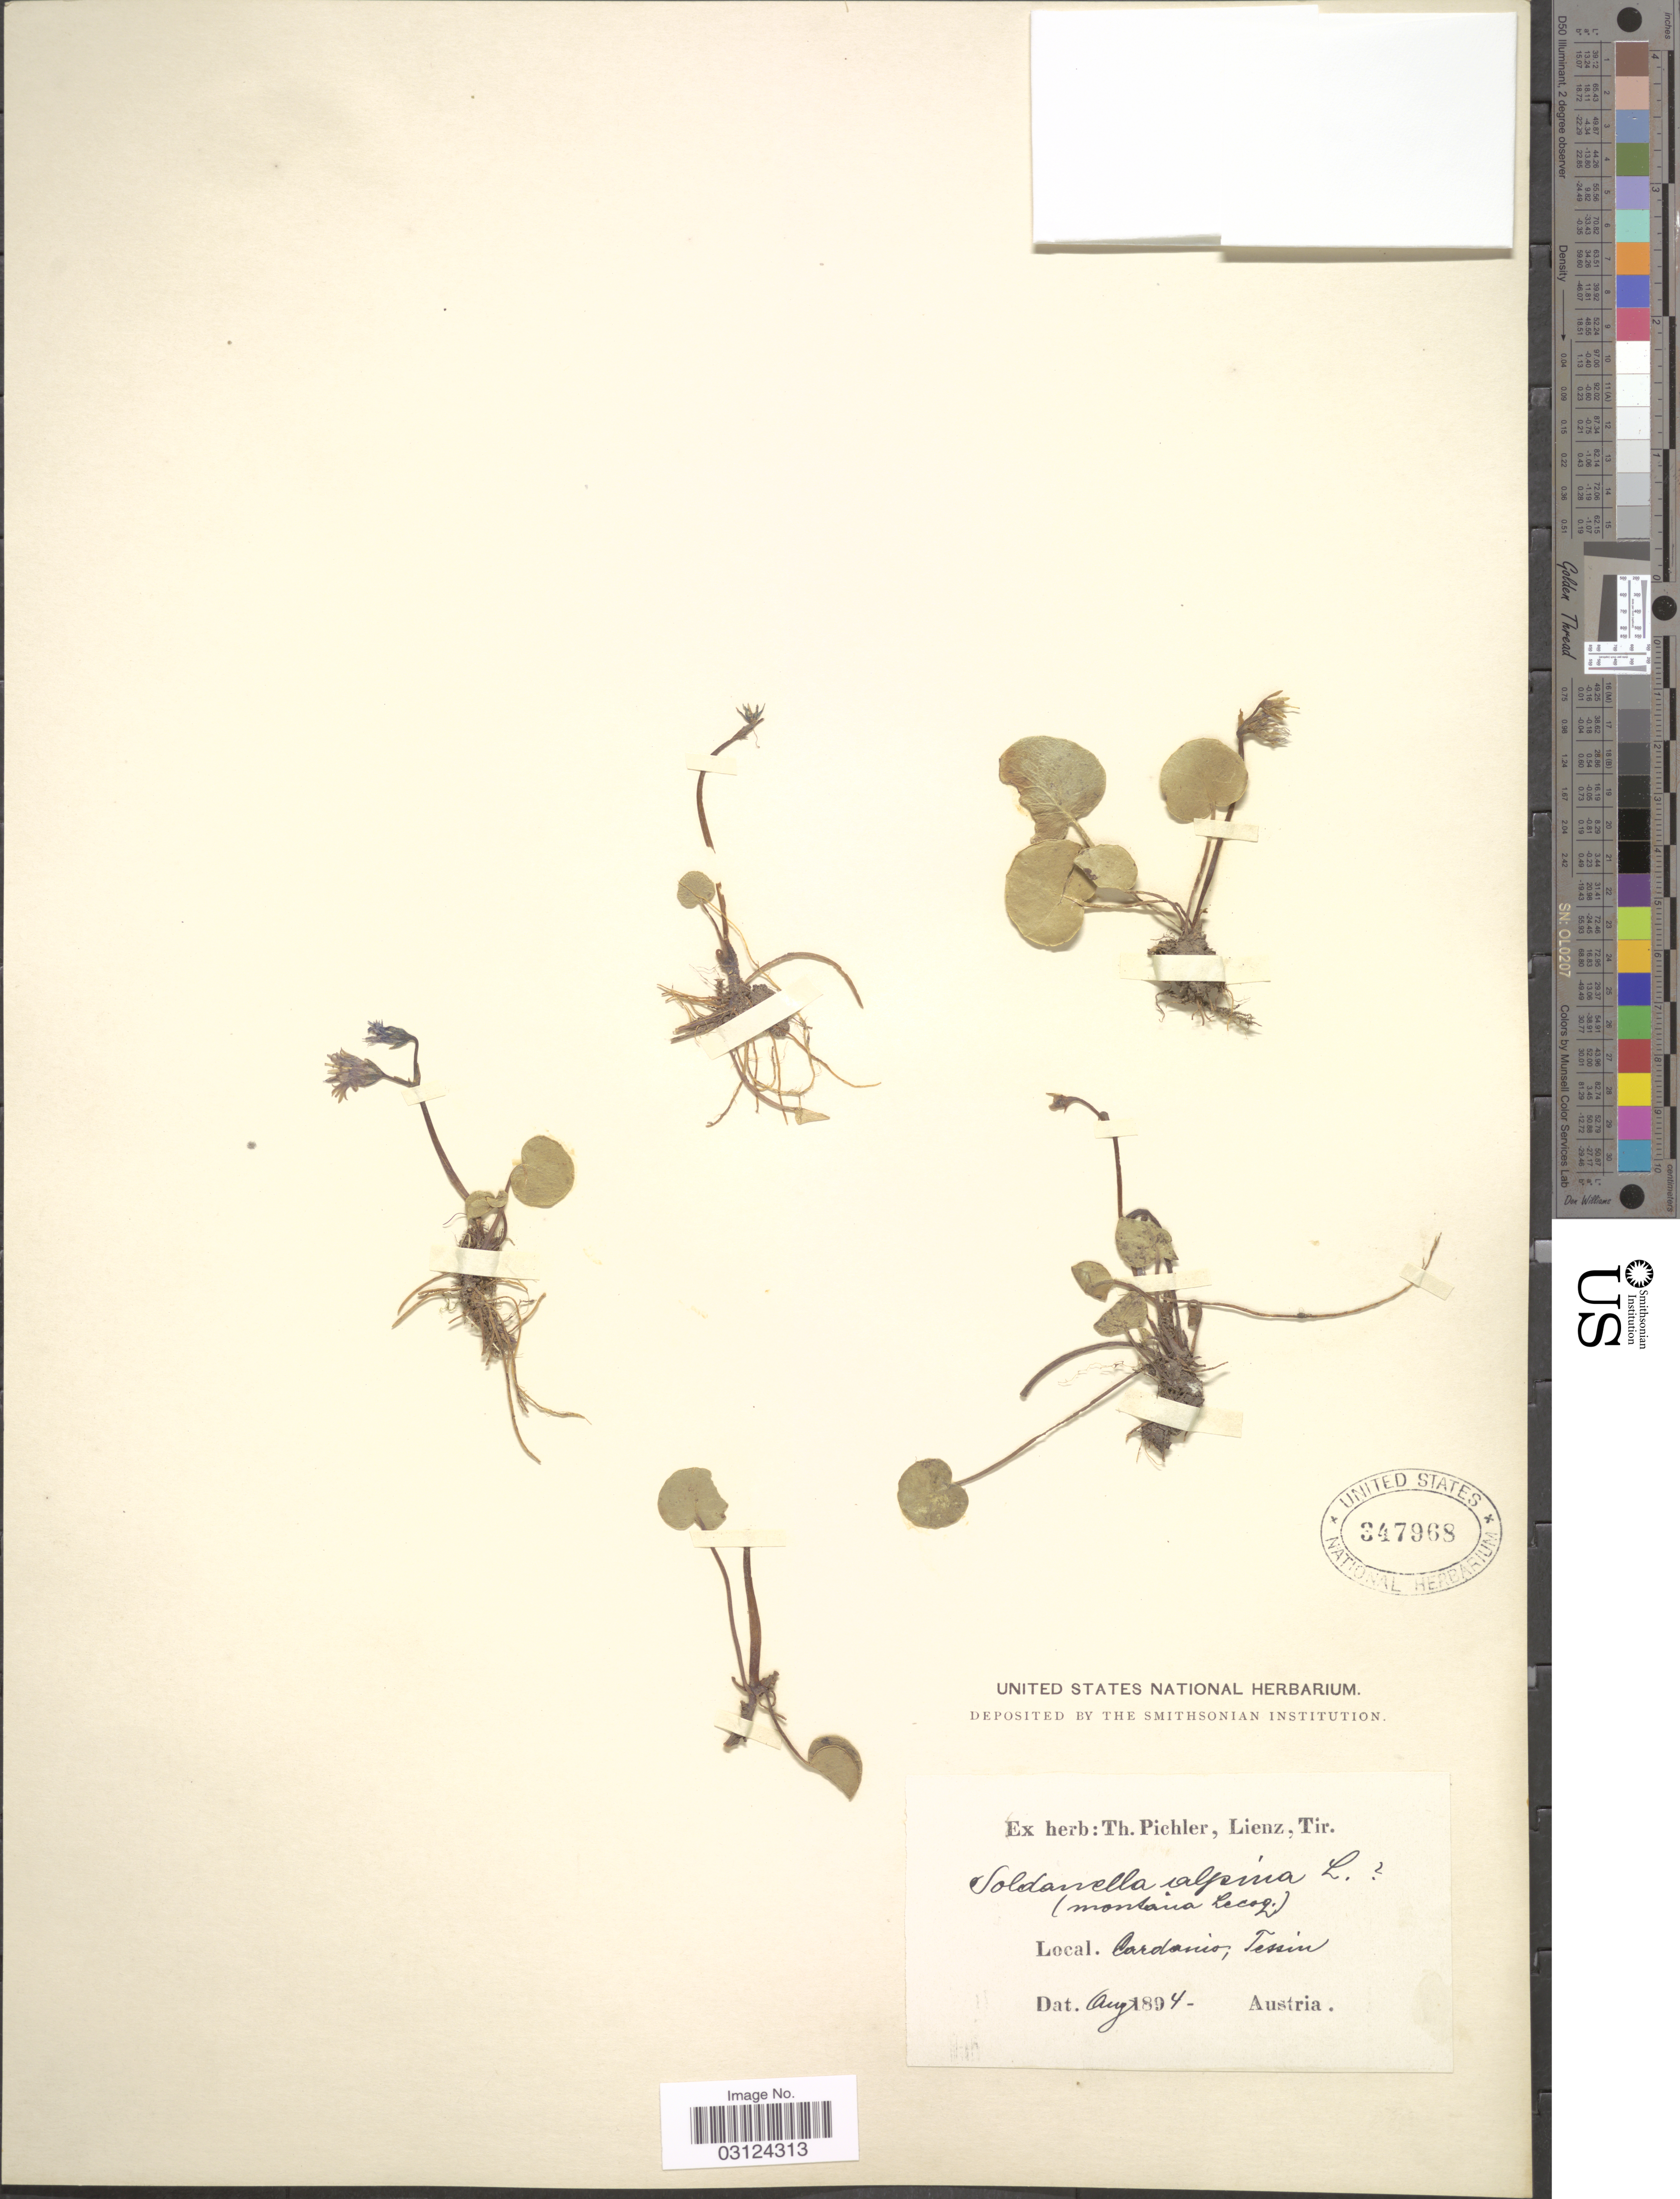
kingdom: Plantae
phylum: Tracheophyta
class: Magnoliopsida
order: Ericales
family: Primulaceae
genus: Soldanella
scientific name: Soldanella alpina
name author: L.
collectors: ex herb. T. Pichler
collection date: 1894-08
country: Switzerland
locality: Cardanio, Tessin.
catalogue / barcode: US 347968